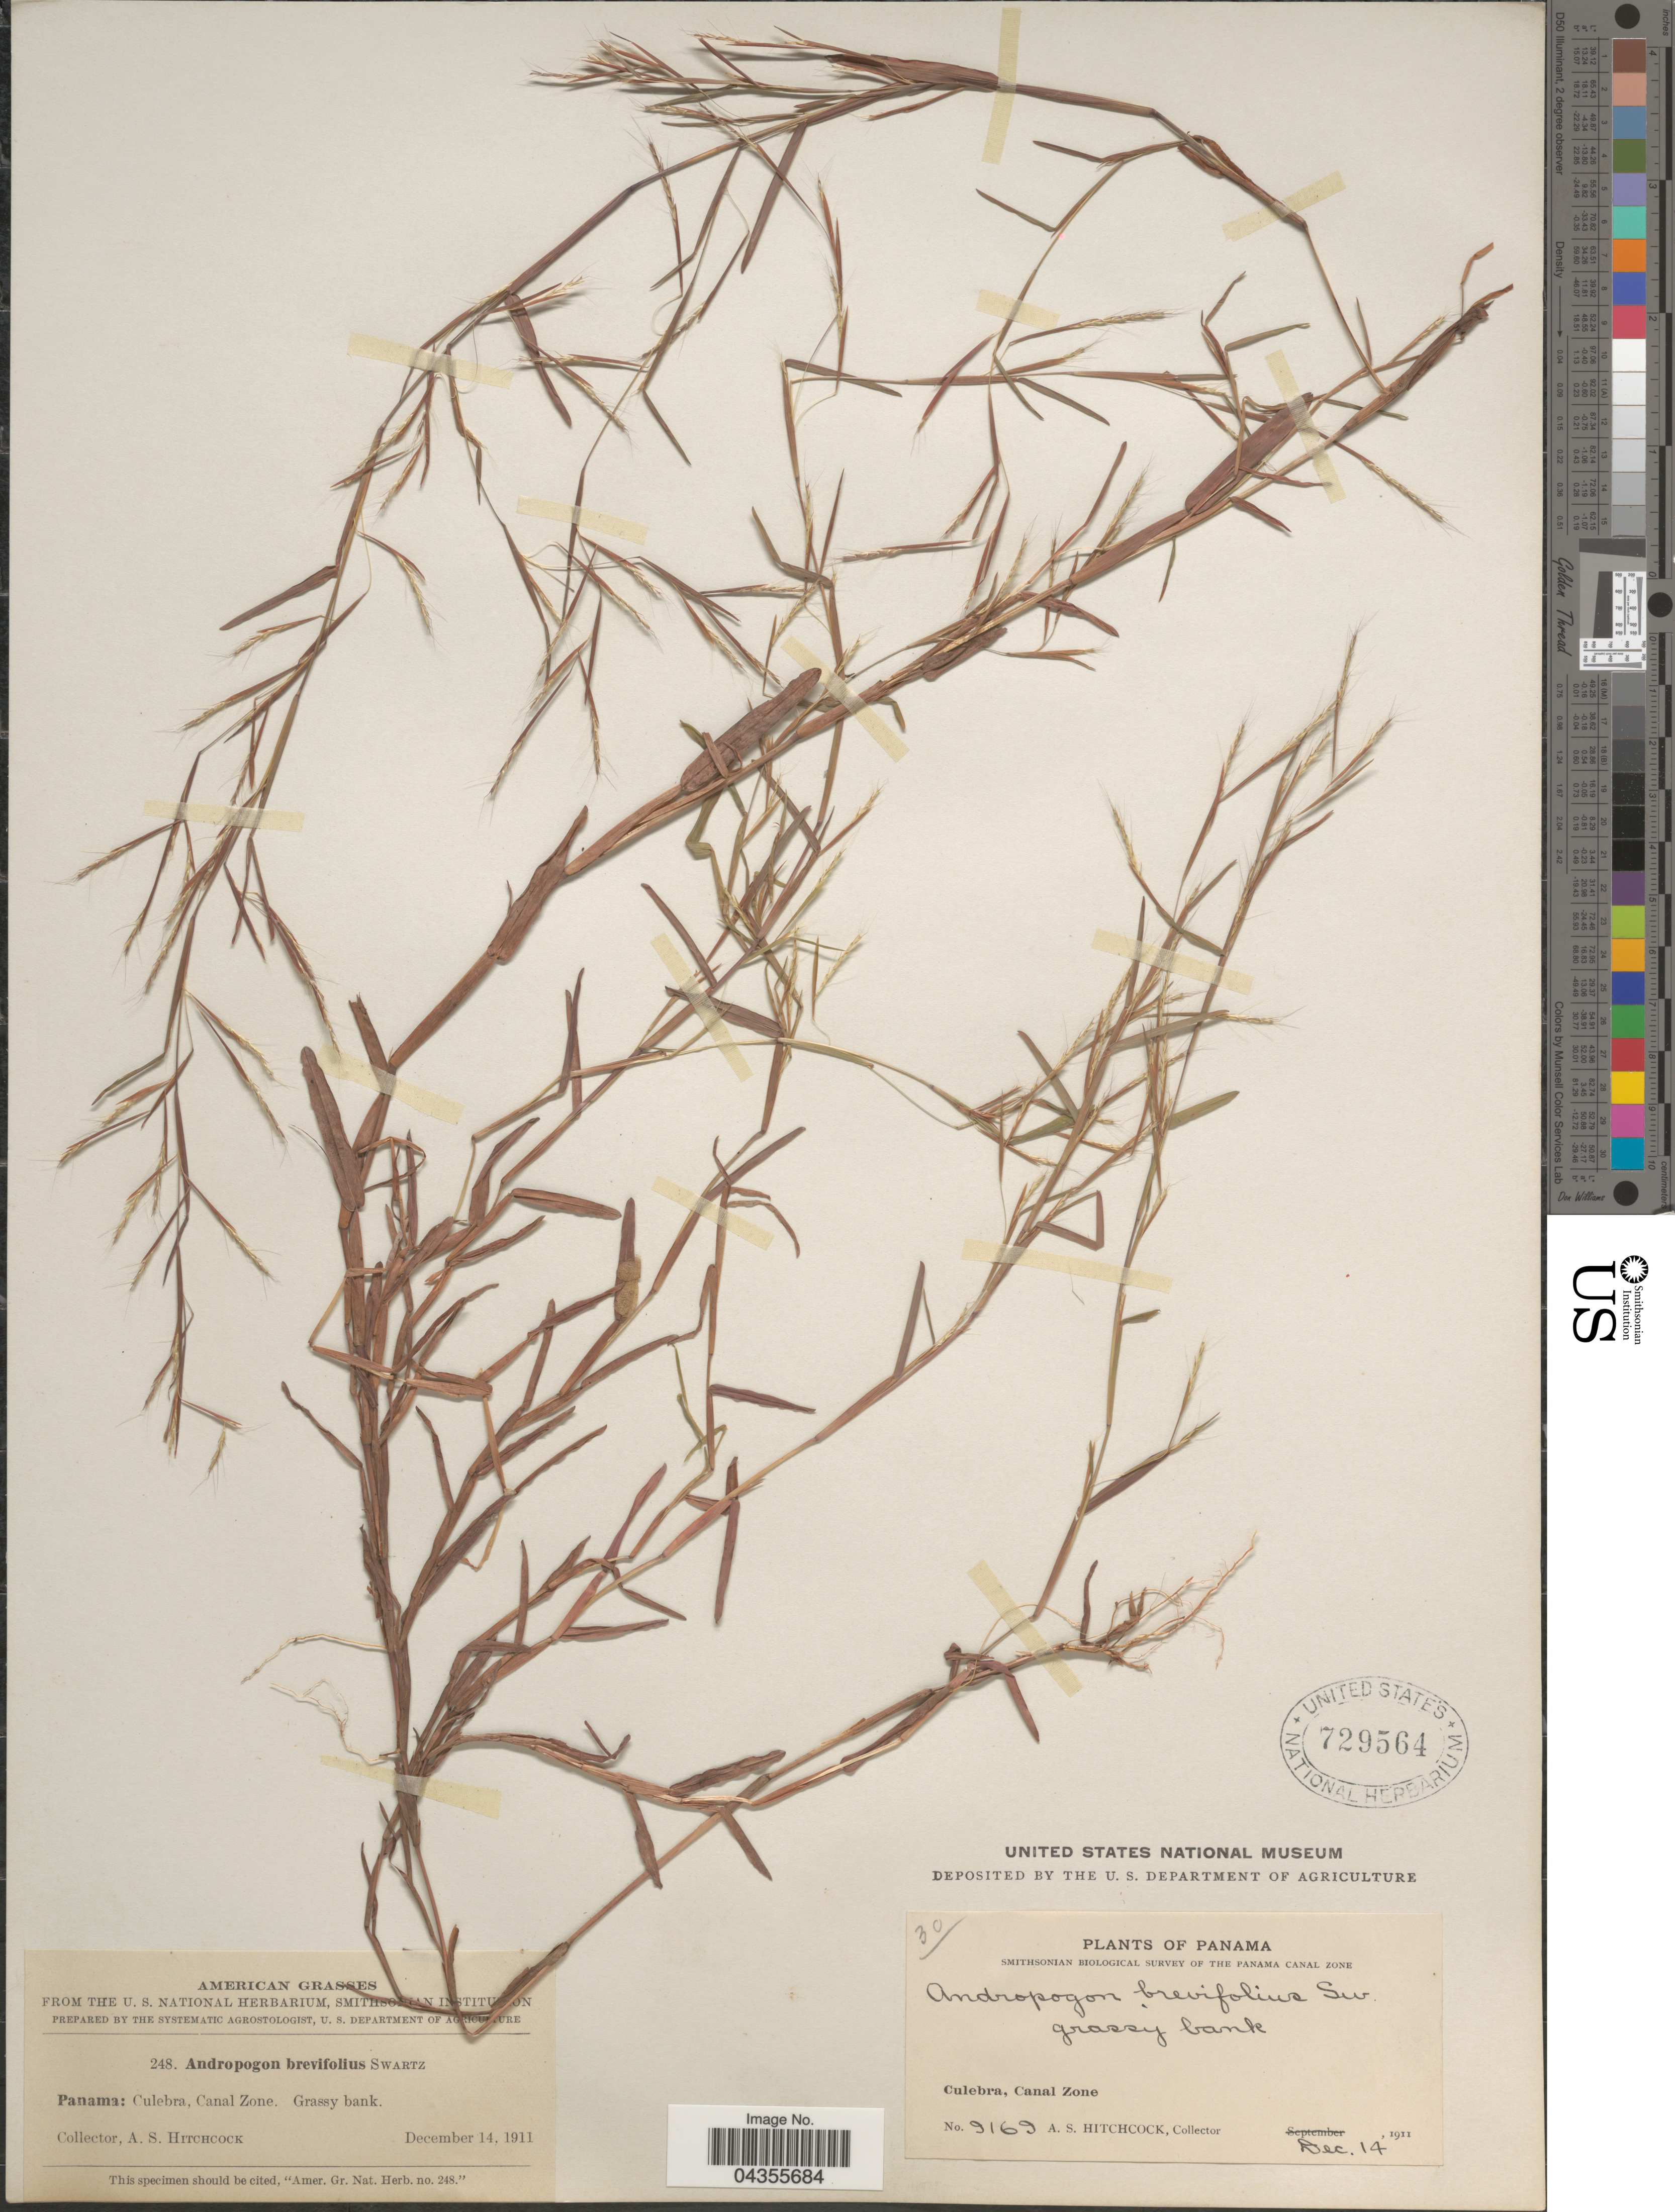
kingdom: Plantae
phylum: Tracheophyta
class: Liliopsida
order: Poales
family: Poaceae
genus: Schizachyrium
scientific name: Schizachyrium brevifolium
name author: (Sw.) Nees ex Büse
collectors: A. S. Hitchcock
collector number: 9169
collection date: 1911-12-14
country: Panama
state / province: Colón / Panamá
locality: Smithsonian Biological Survey of the Panama Canal Zone. Culebra, Canal Zone.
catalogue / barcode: US 729564